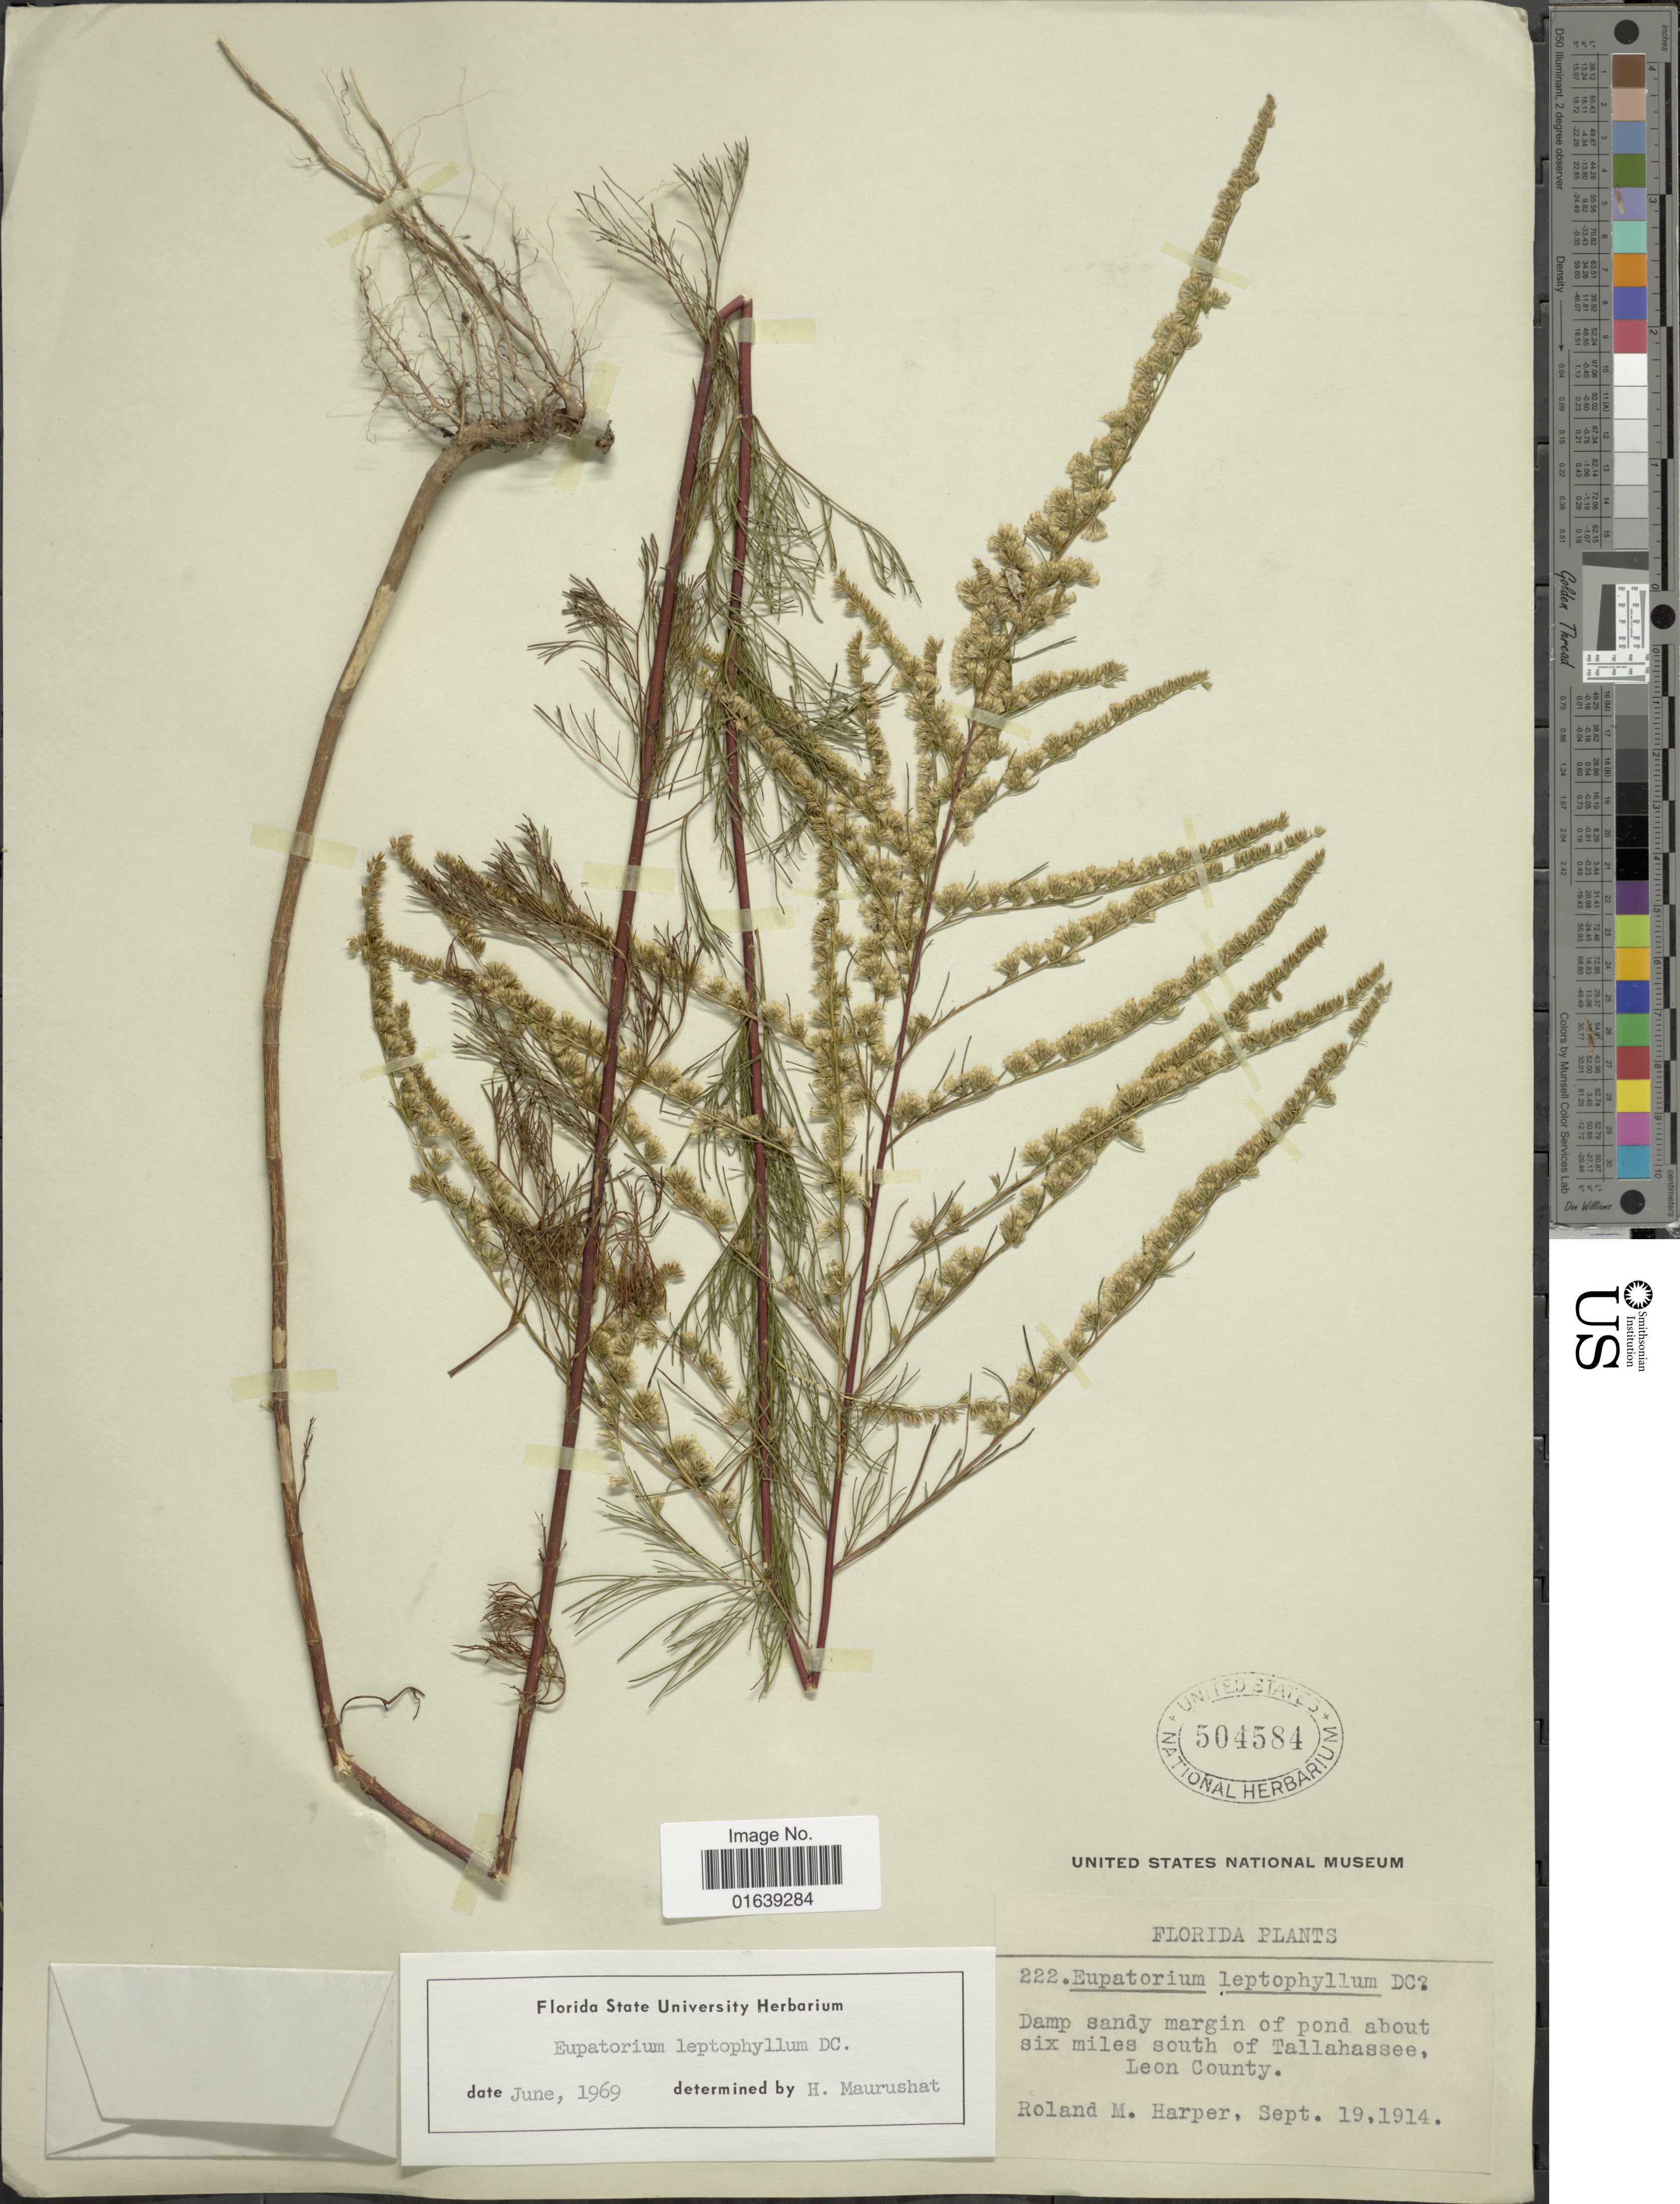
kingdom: Plantae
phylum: Tracheophyta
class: Magnoliopsida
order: Asterales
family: Asteraceae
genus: Eupatorium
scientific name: Eupatorium leptophyllum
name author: DC.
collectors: R. M. Harper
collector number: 222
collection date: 1914-09-19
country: United States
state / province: Florida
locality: Florida. Damp sandy margin of pond about six miles south of Tallahassee, Leon County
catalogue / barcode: US 504584